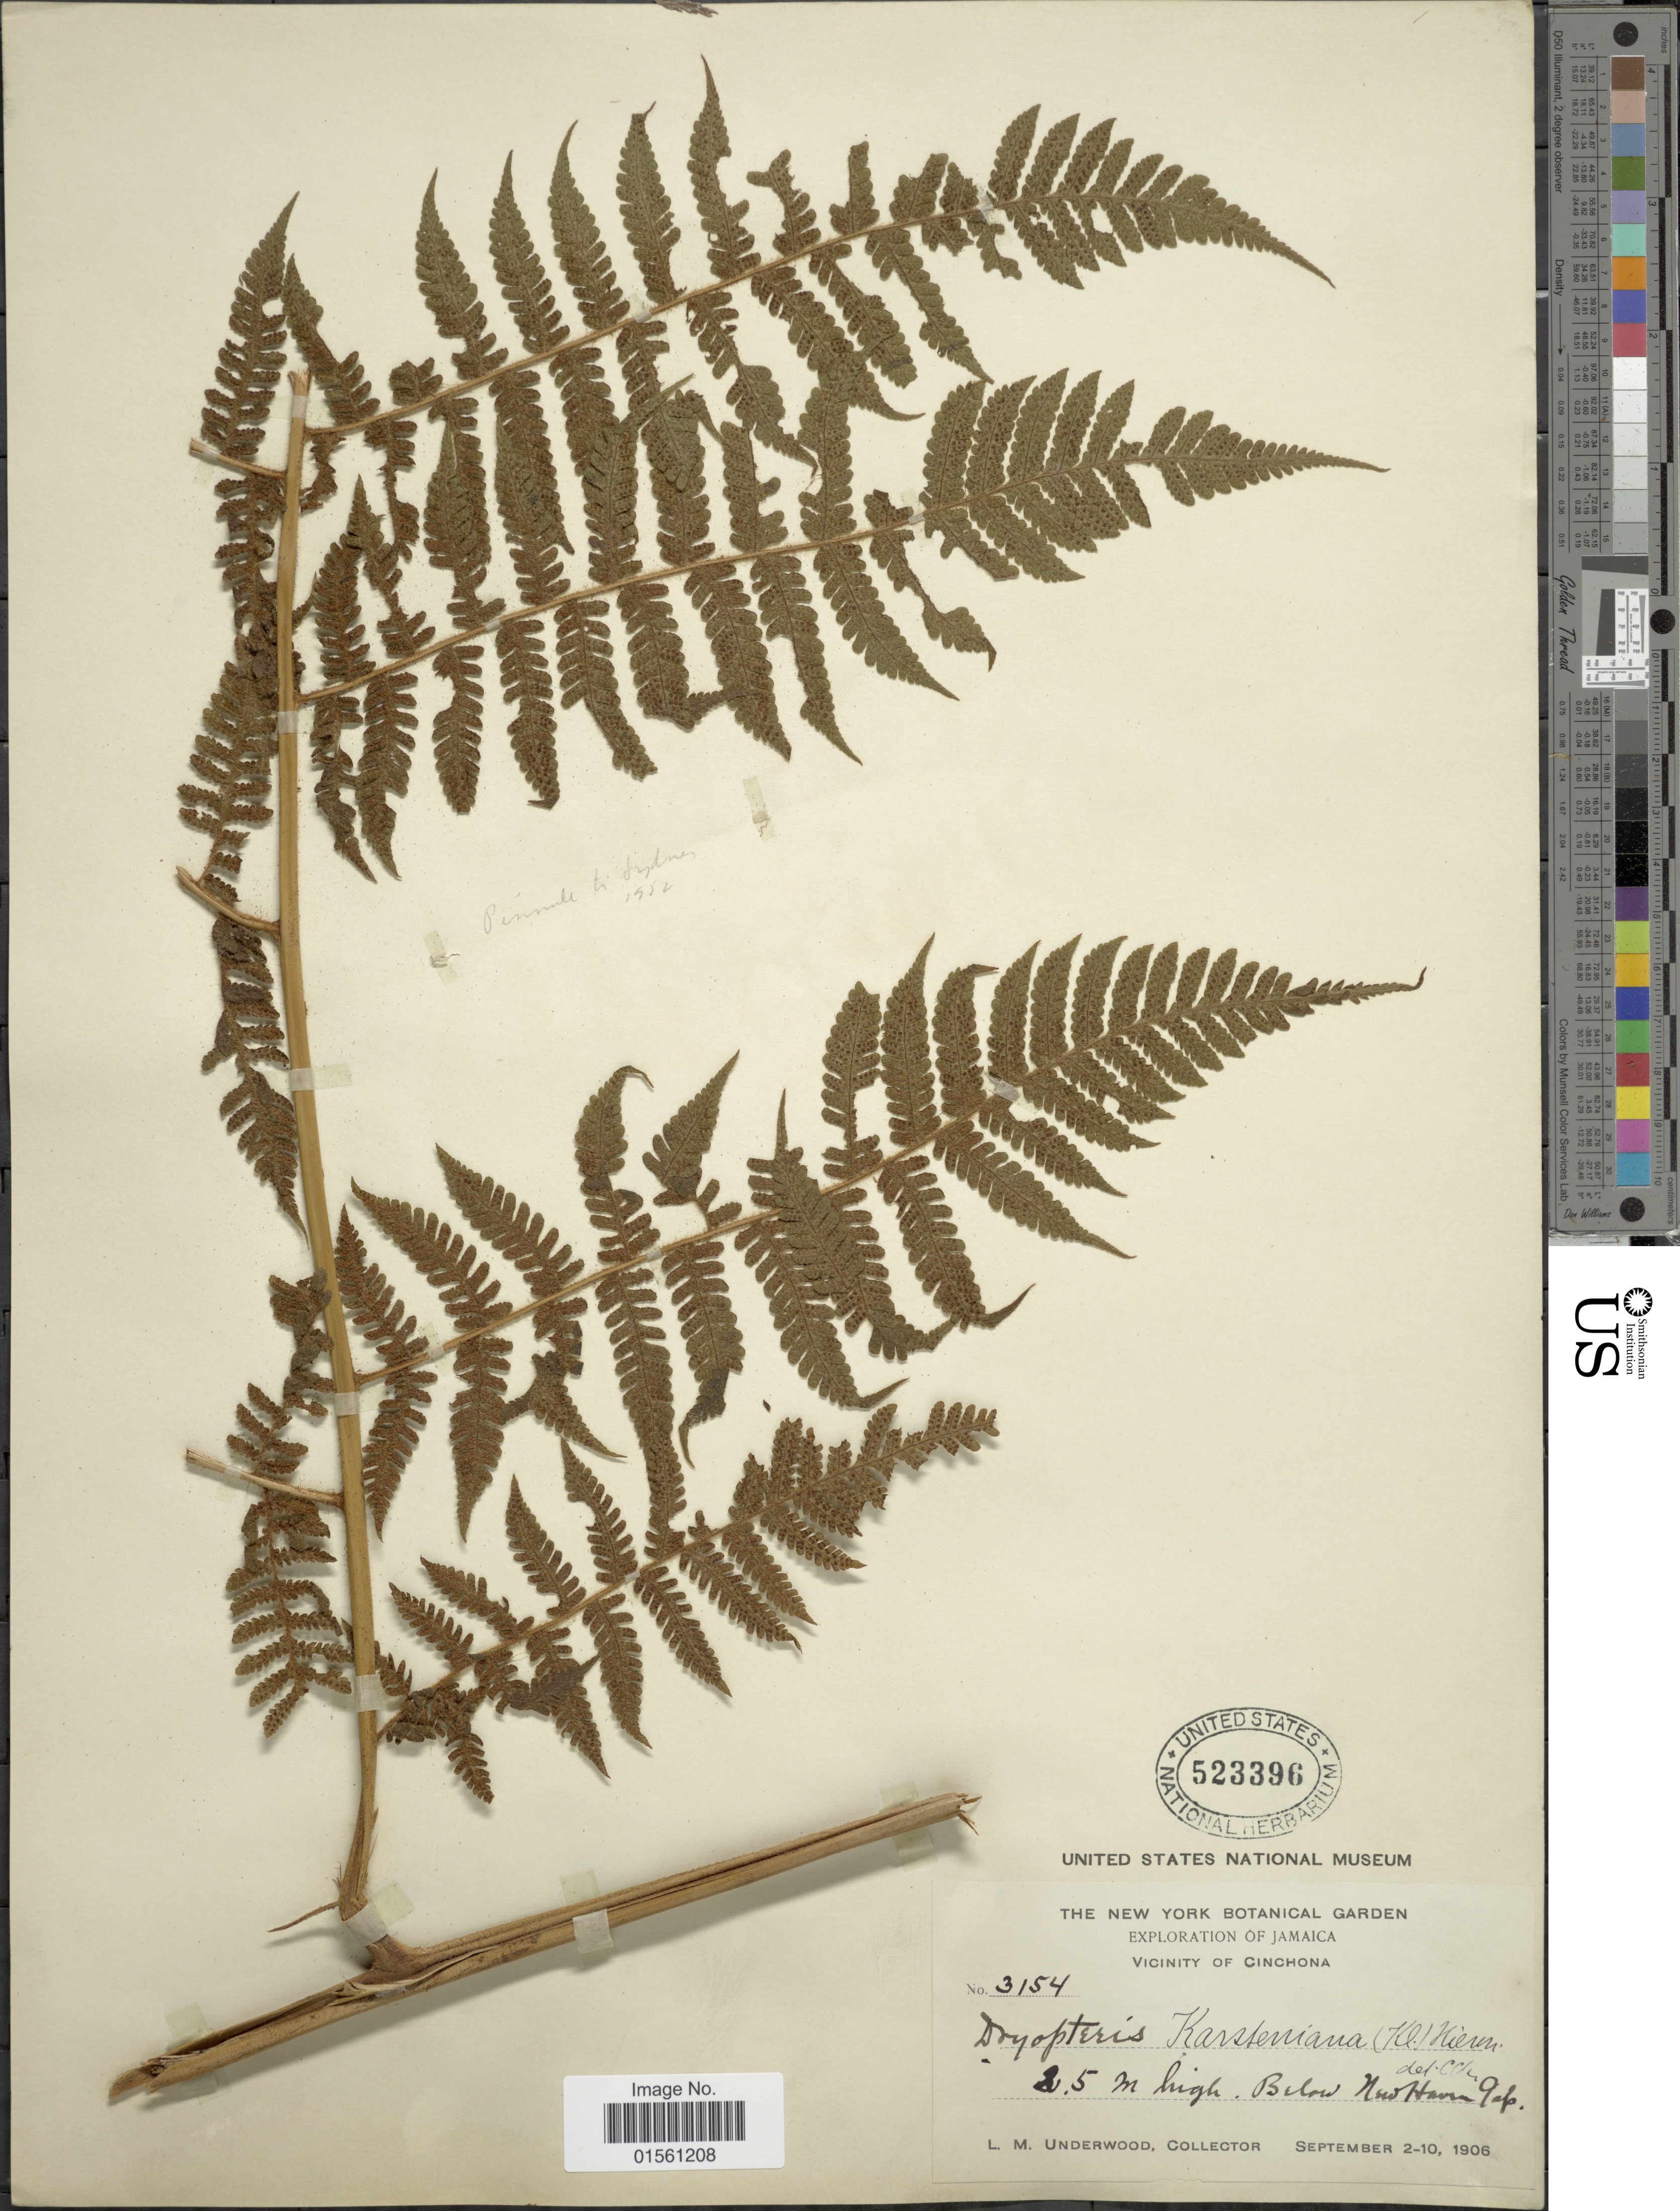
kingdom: Plantae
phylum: Tracheophyta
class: Polypodiopsida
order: Polypodiales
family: Dryopteridaceae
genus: Megalastrum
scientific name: Megalastrum pulverulentum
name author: (Poir.) A.R. Sm. & R.C. Moran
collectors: L. M. Underwood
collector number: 3154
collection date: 1906-09-02/1906-09-10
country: Jamaica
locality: Vicinity of Cinchona, Below New Haven Gap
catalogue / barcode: US 523396